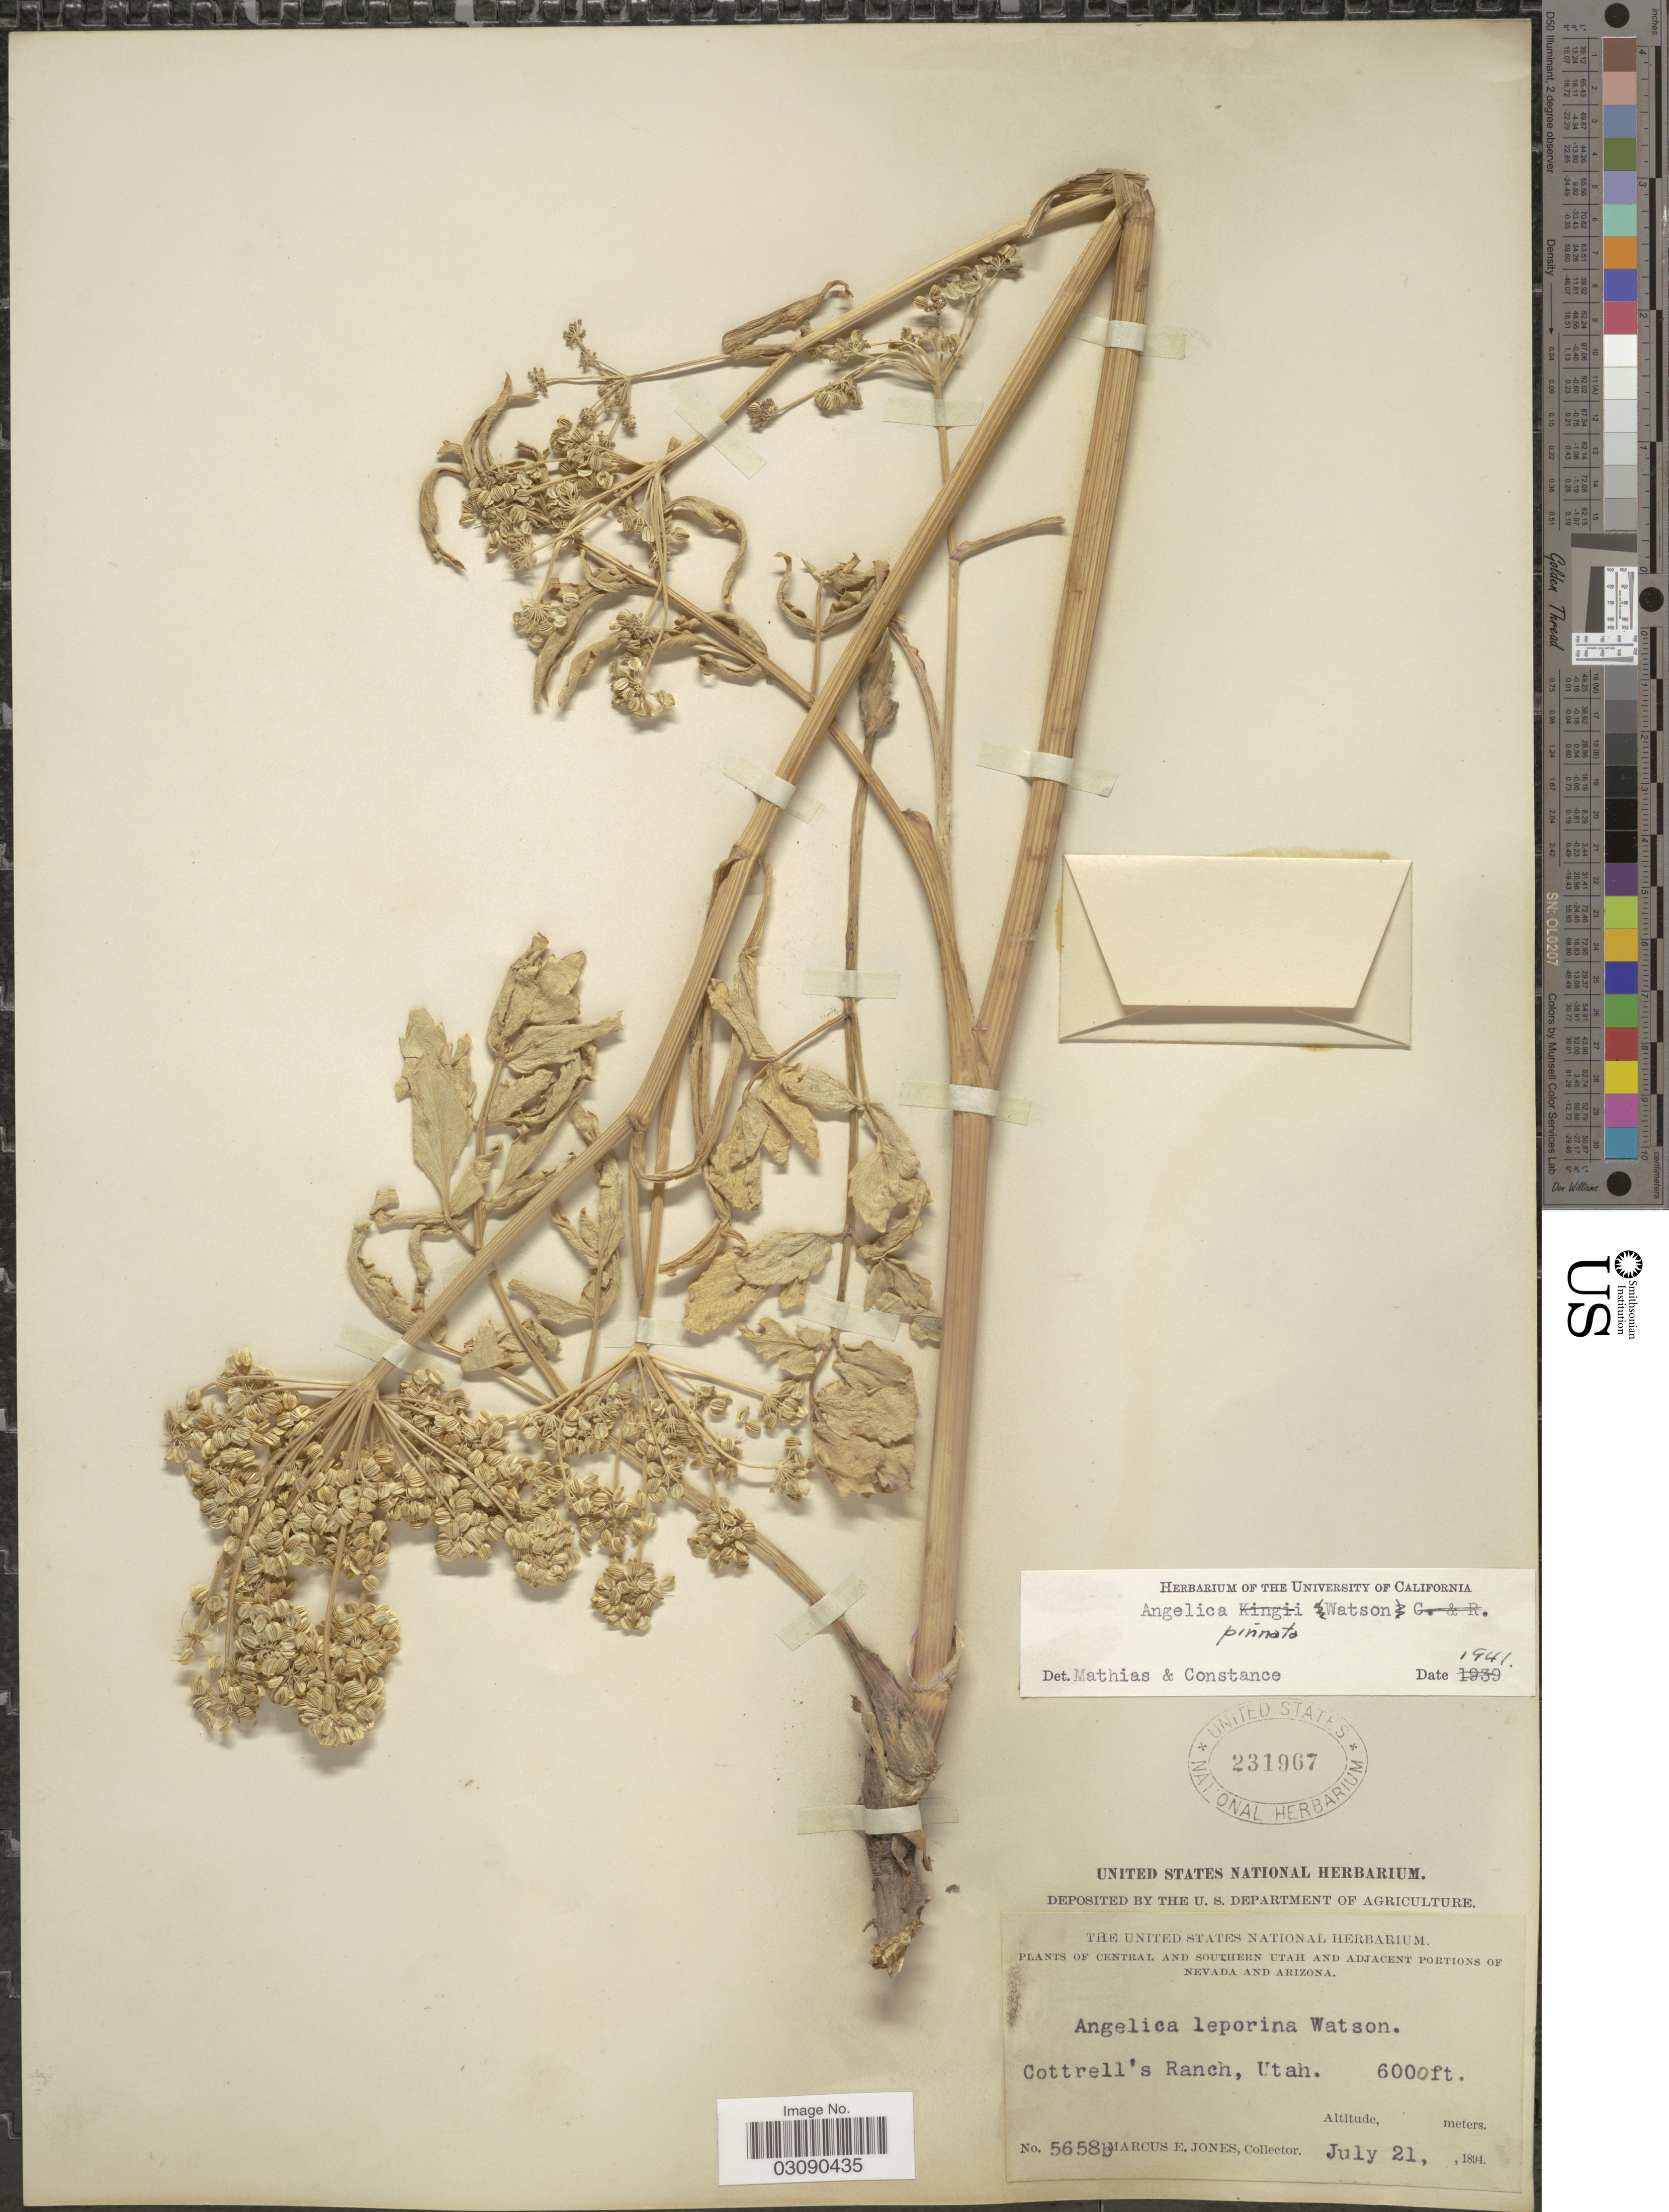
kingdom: Plantae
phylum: Tracheophyta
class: Magnoliopsida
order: Apiales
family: Apiaceae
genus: Angelica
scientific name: Angelica pinnata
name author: S. Watson in C. King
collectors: M. E. Jones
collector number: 5658b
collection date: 1894-07-21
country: United States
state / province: Utah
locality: Central and Southern Utah, Cottrell's Ranch.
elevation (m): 1829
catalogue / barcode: US 231967